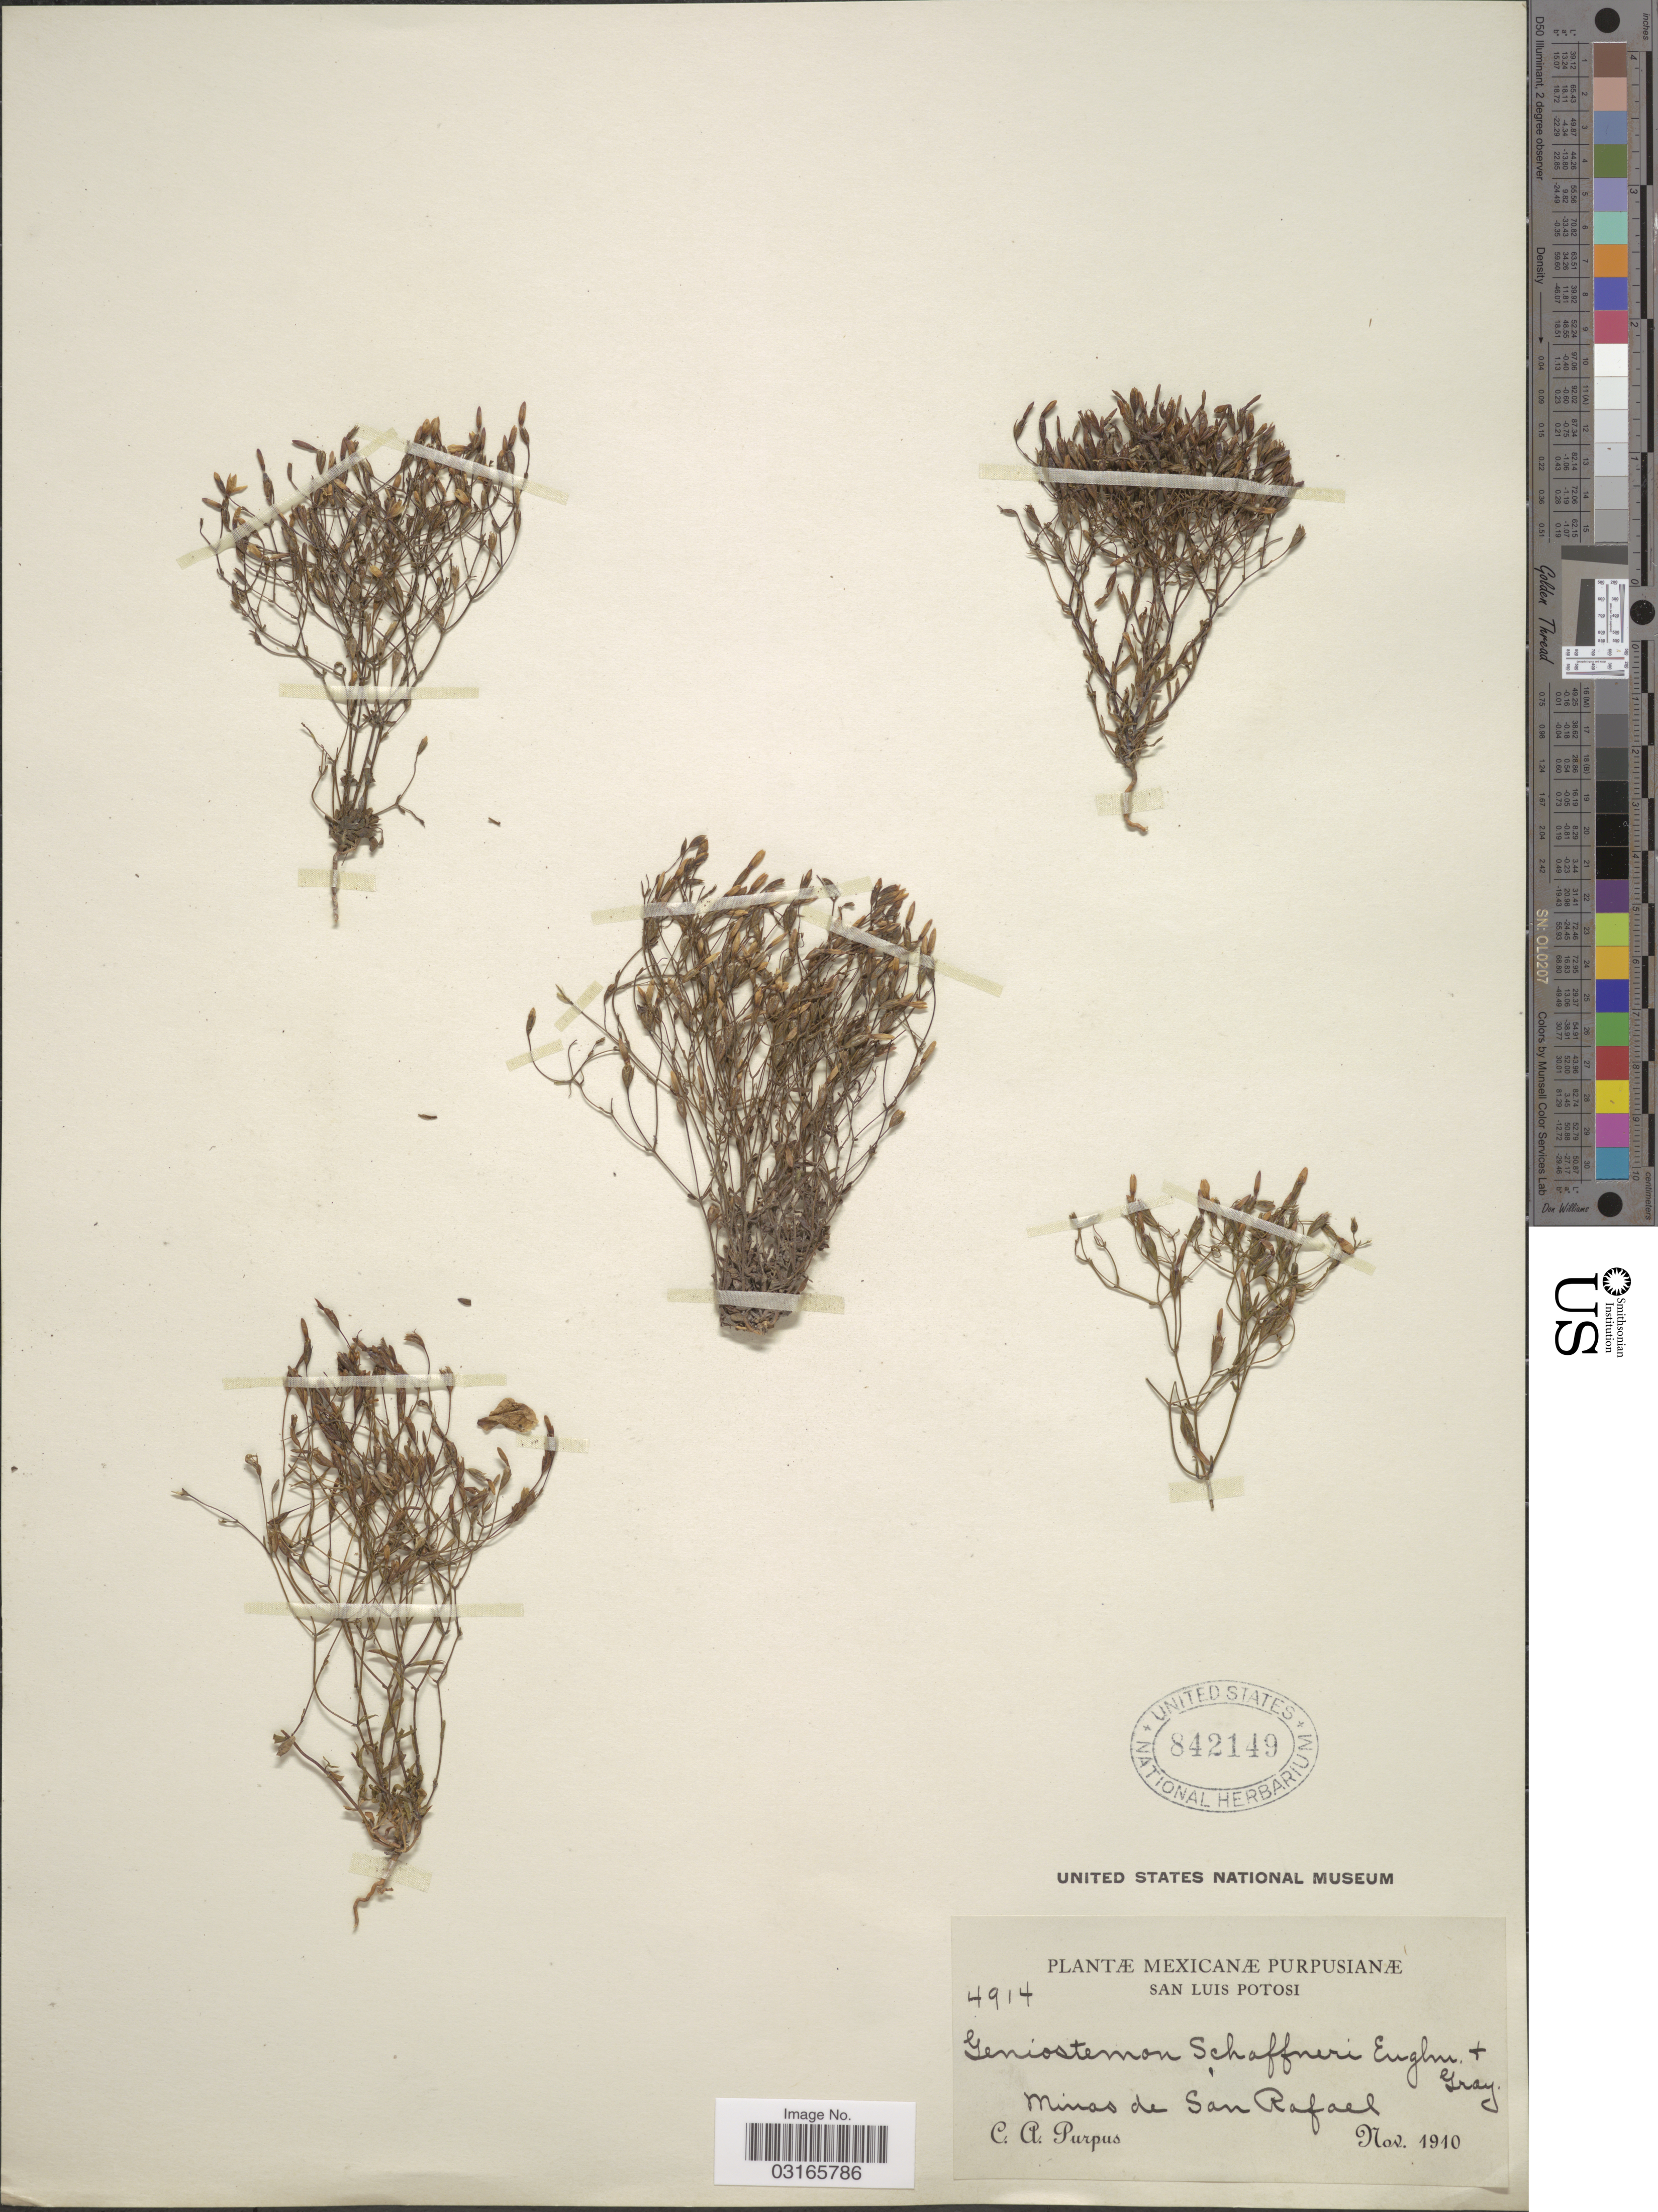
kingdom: Plantae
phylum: Tracheophyta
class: Magnoliopsida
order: Gentianales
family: Gentianaceae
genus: Geniostemon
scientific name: Geniostemon schaffneri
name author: A. Gray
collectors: C. A. Purpus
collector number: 4914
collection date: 1910-11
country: Mexico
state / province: San Luis Potosí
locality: Minas de San Rafael.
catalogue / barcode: US 842149